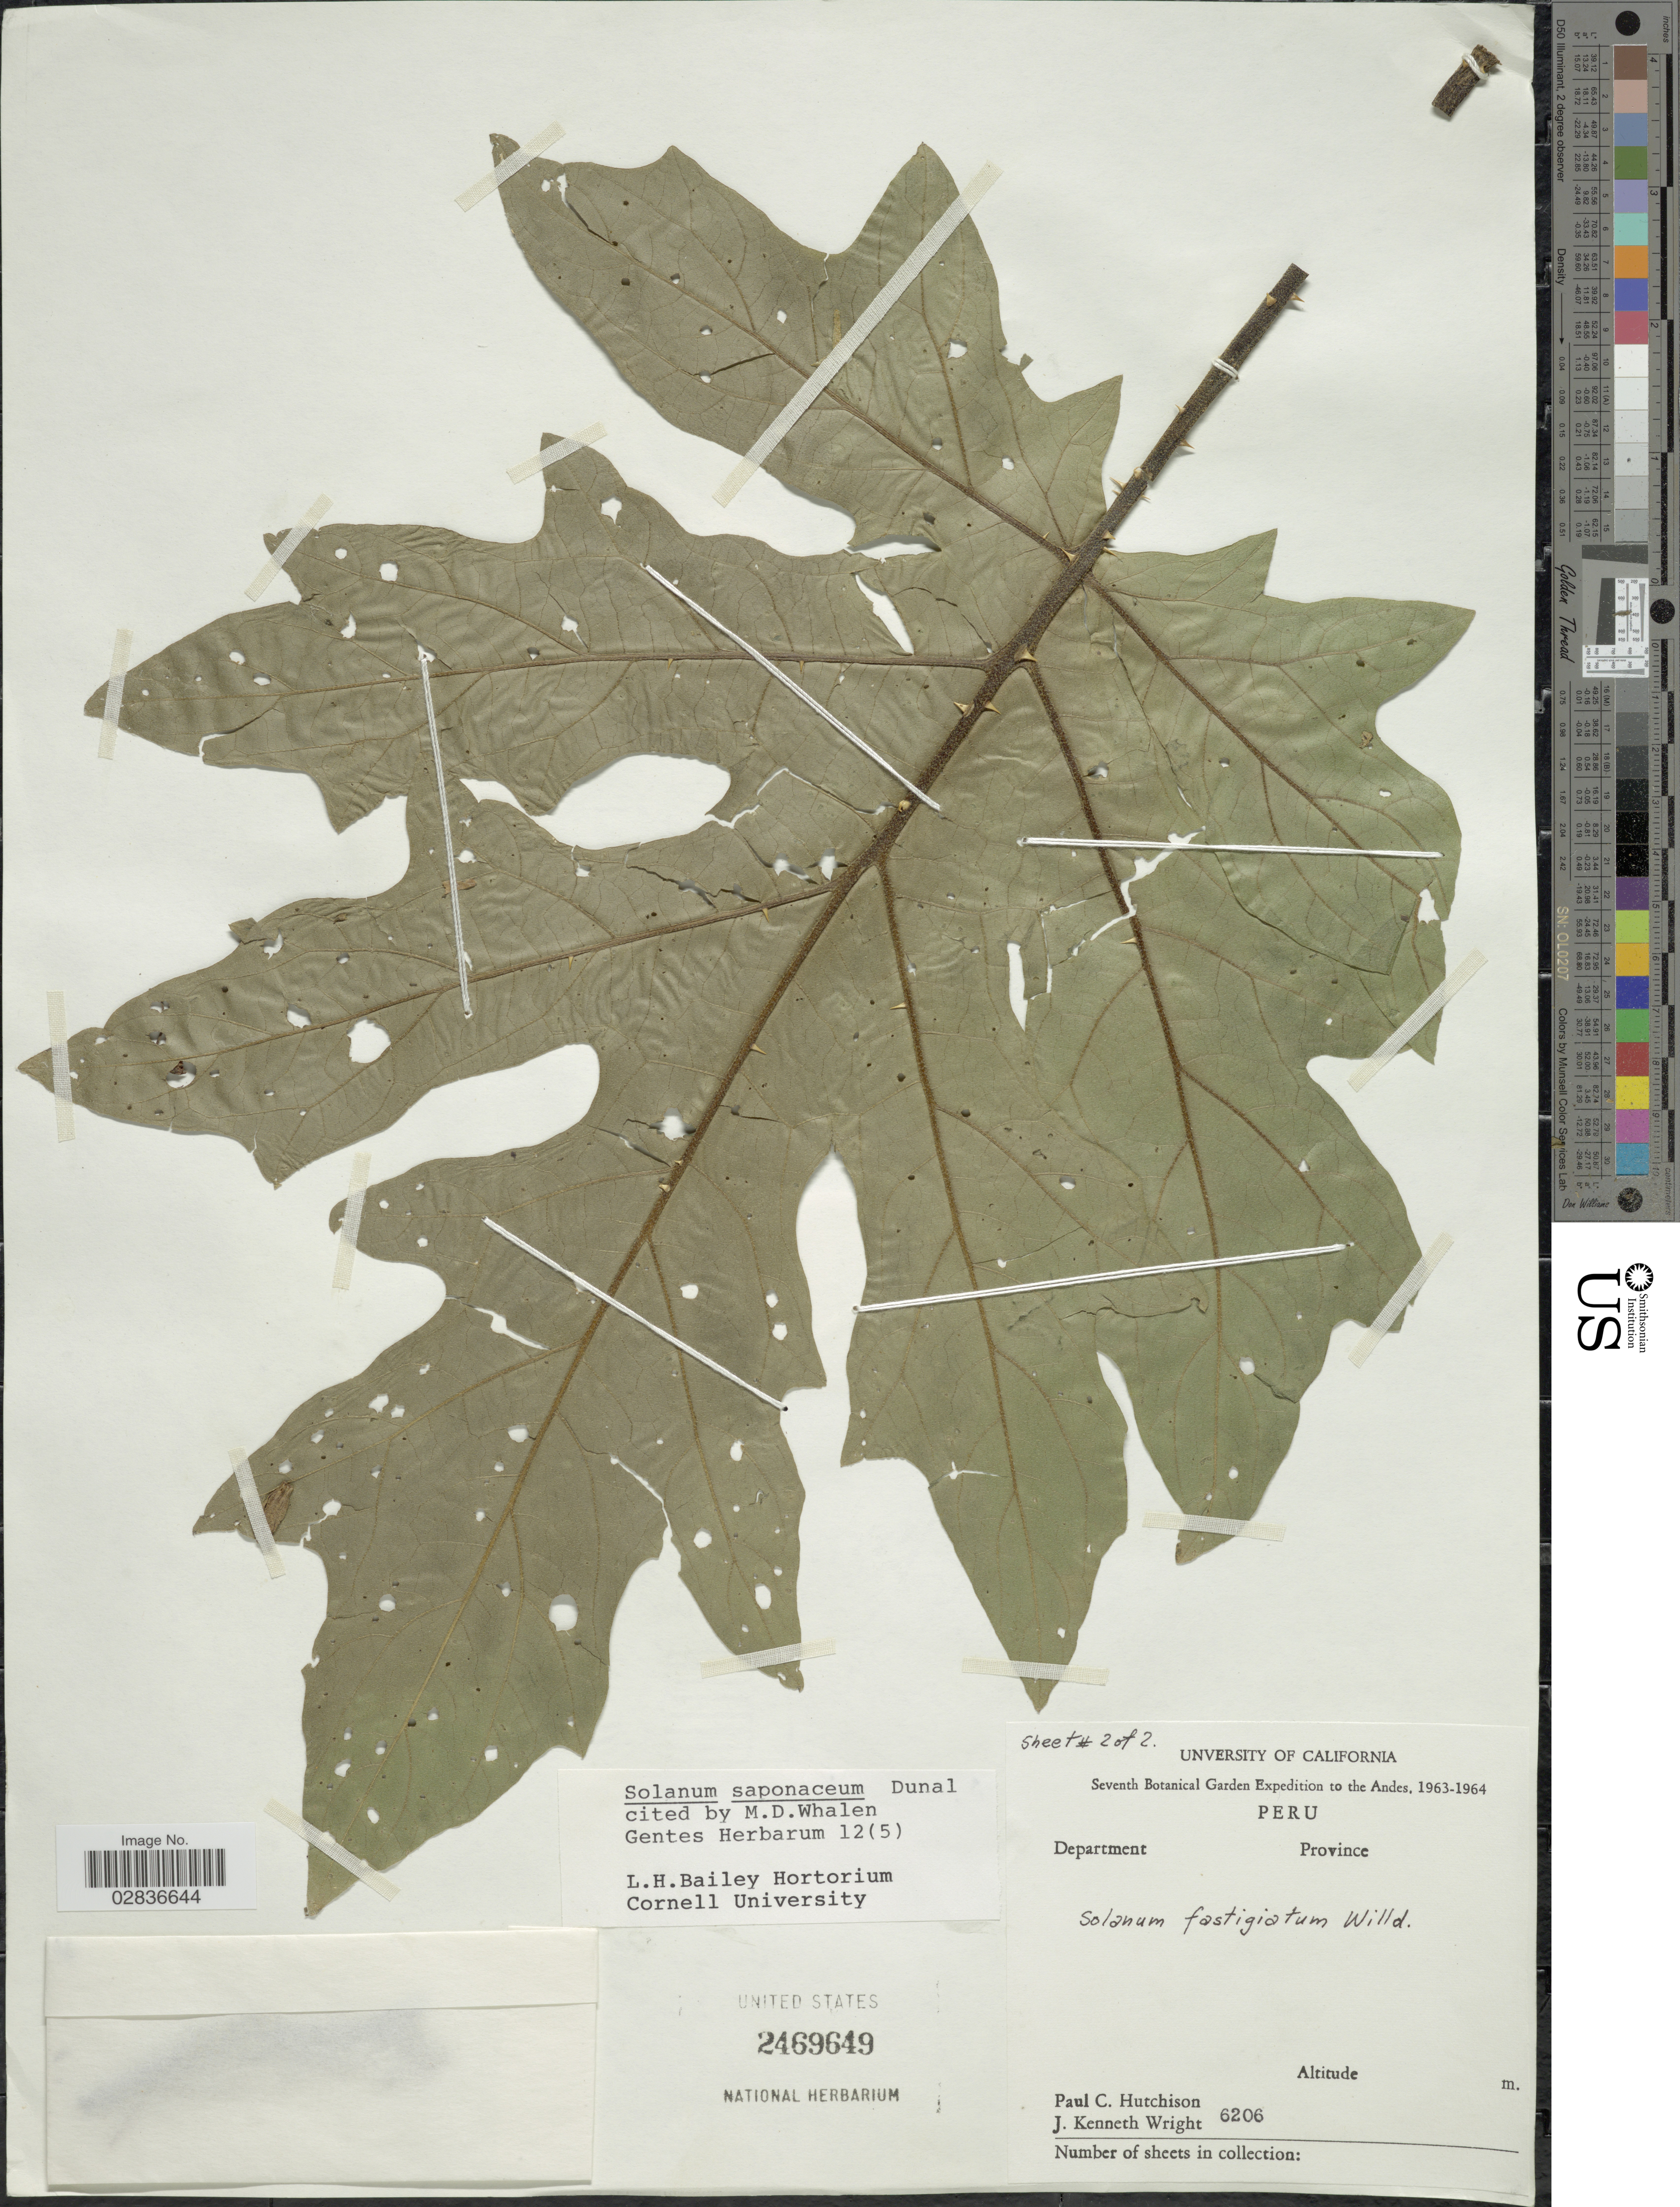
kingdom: Plantae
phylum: Tracheophyta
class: Magnoliopsida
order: Solanales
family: Solanaceae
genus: Solanum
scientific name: Solanum saponaceum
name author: Dunal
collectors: P. C. Hutchison & J. K. Wright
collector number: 6206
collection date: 1963/1964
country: Peru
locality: Andes.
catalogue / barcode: US 2469649